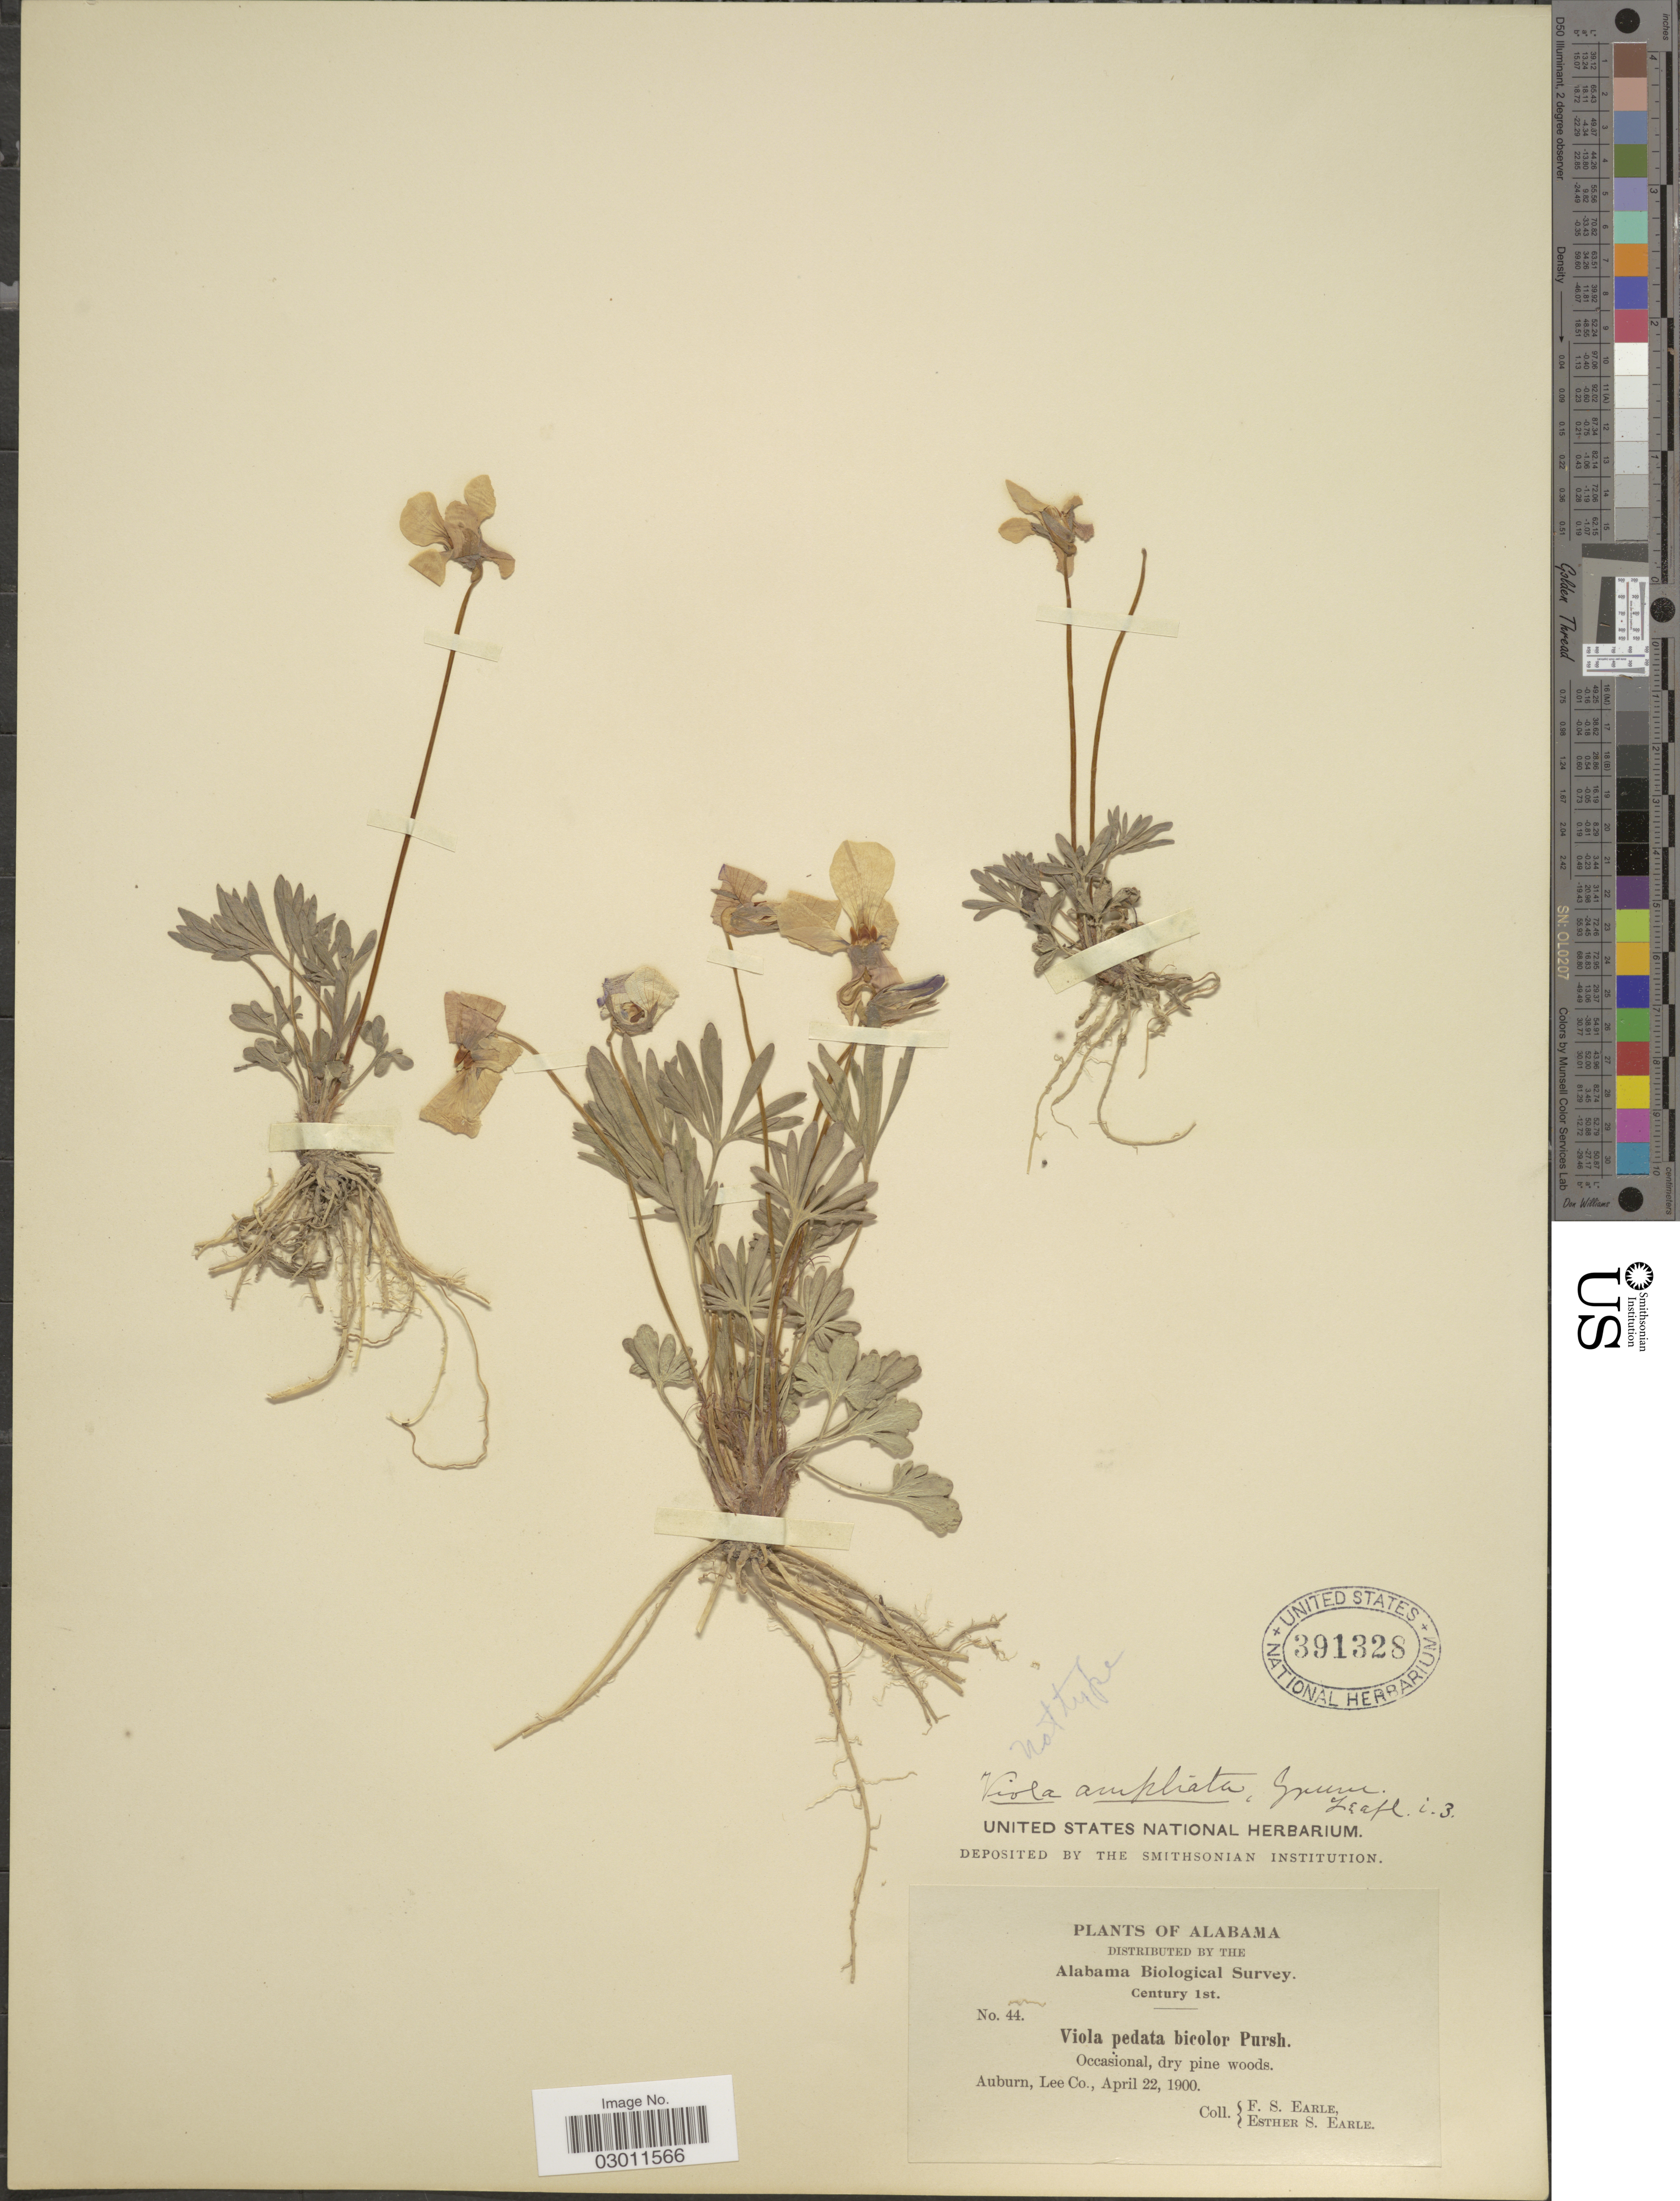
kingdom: Plantae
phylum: Tracheophyta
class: Magnoliopsida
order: Malpighiales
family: Violaceae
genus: Viola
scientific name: Viola ampliata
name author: Greene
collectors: F. S. Earle & E. S. Earle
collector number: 44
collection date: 1900-04-22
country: United States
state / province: Alabama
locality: Auburn, Lee Co.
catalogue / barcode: US 391328